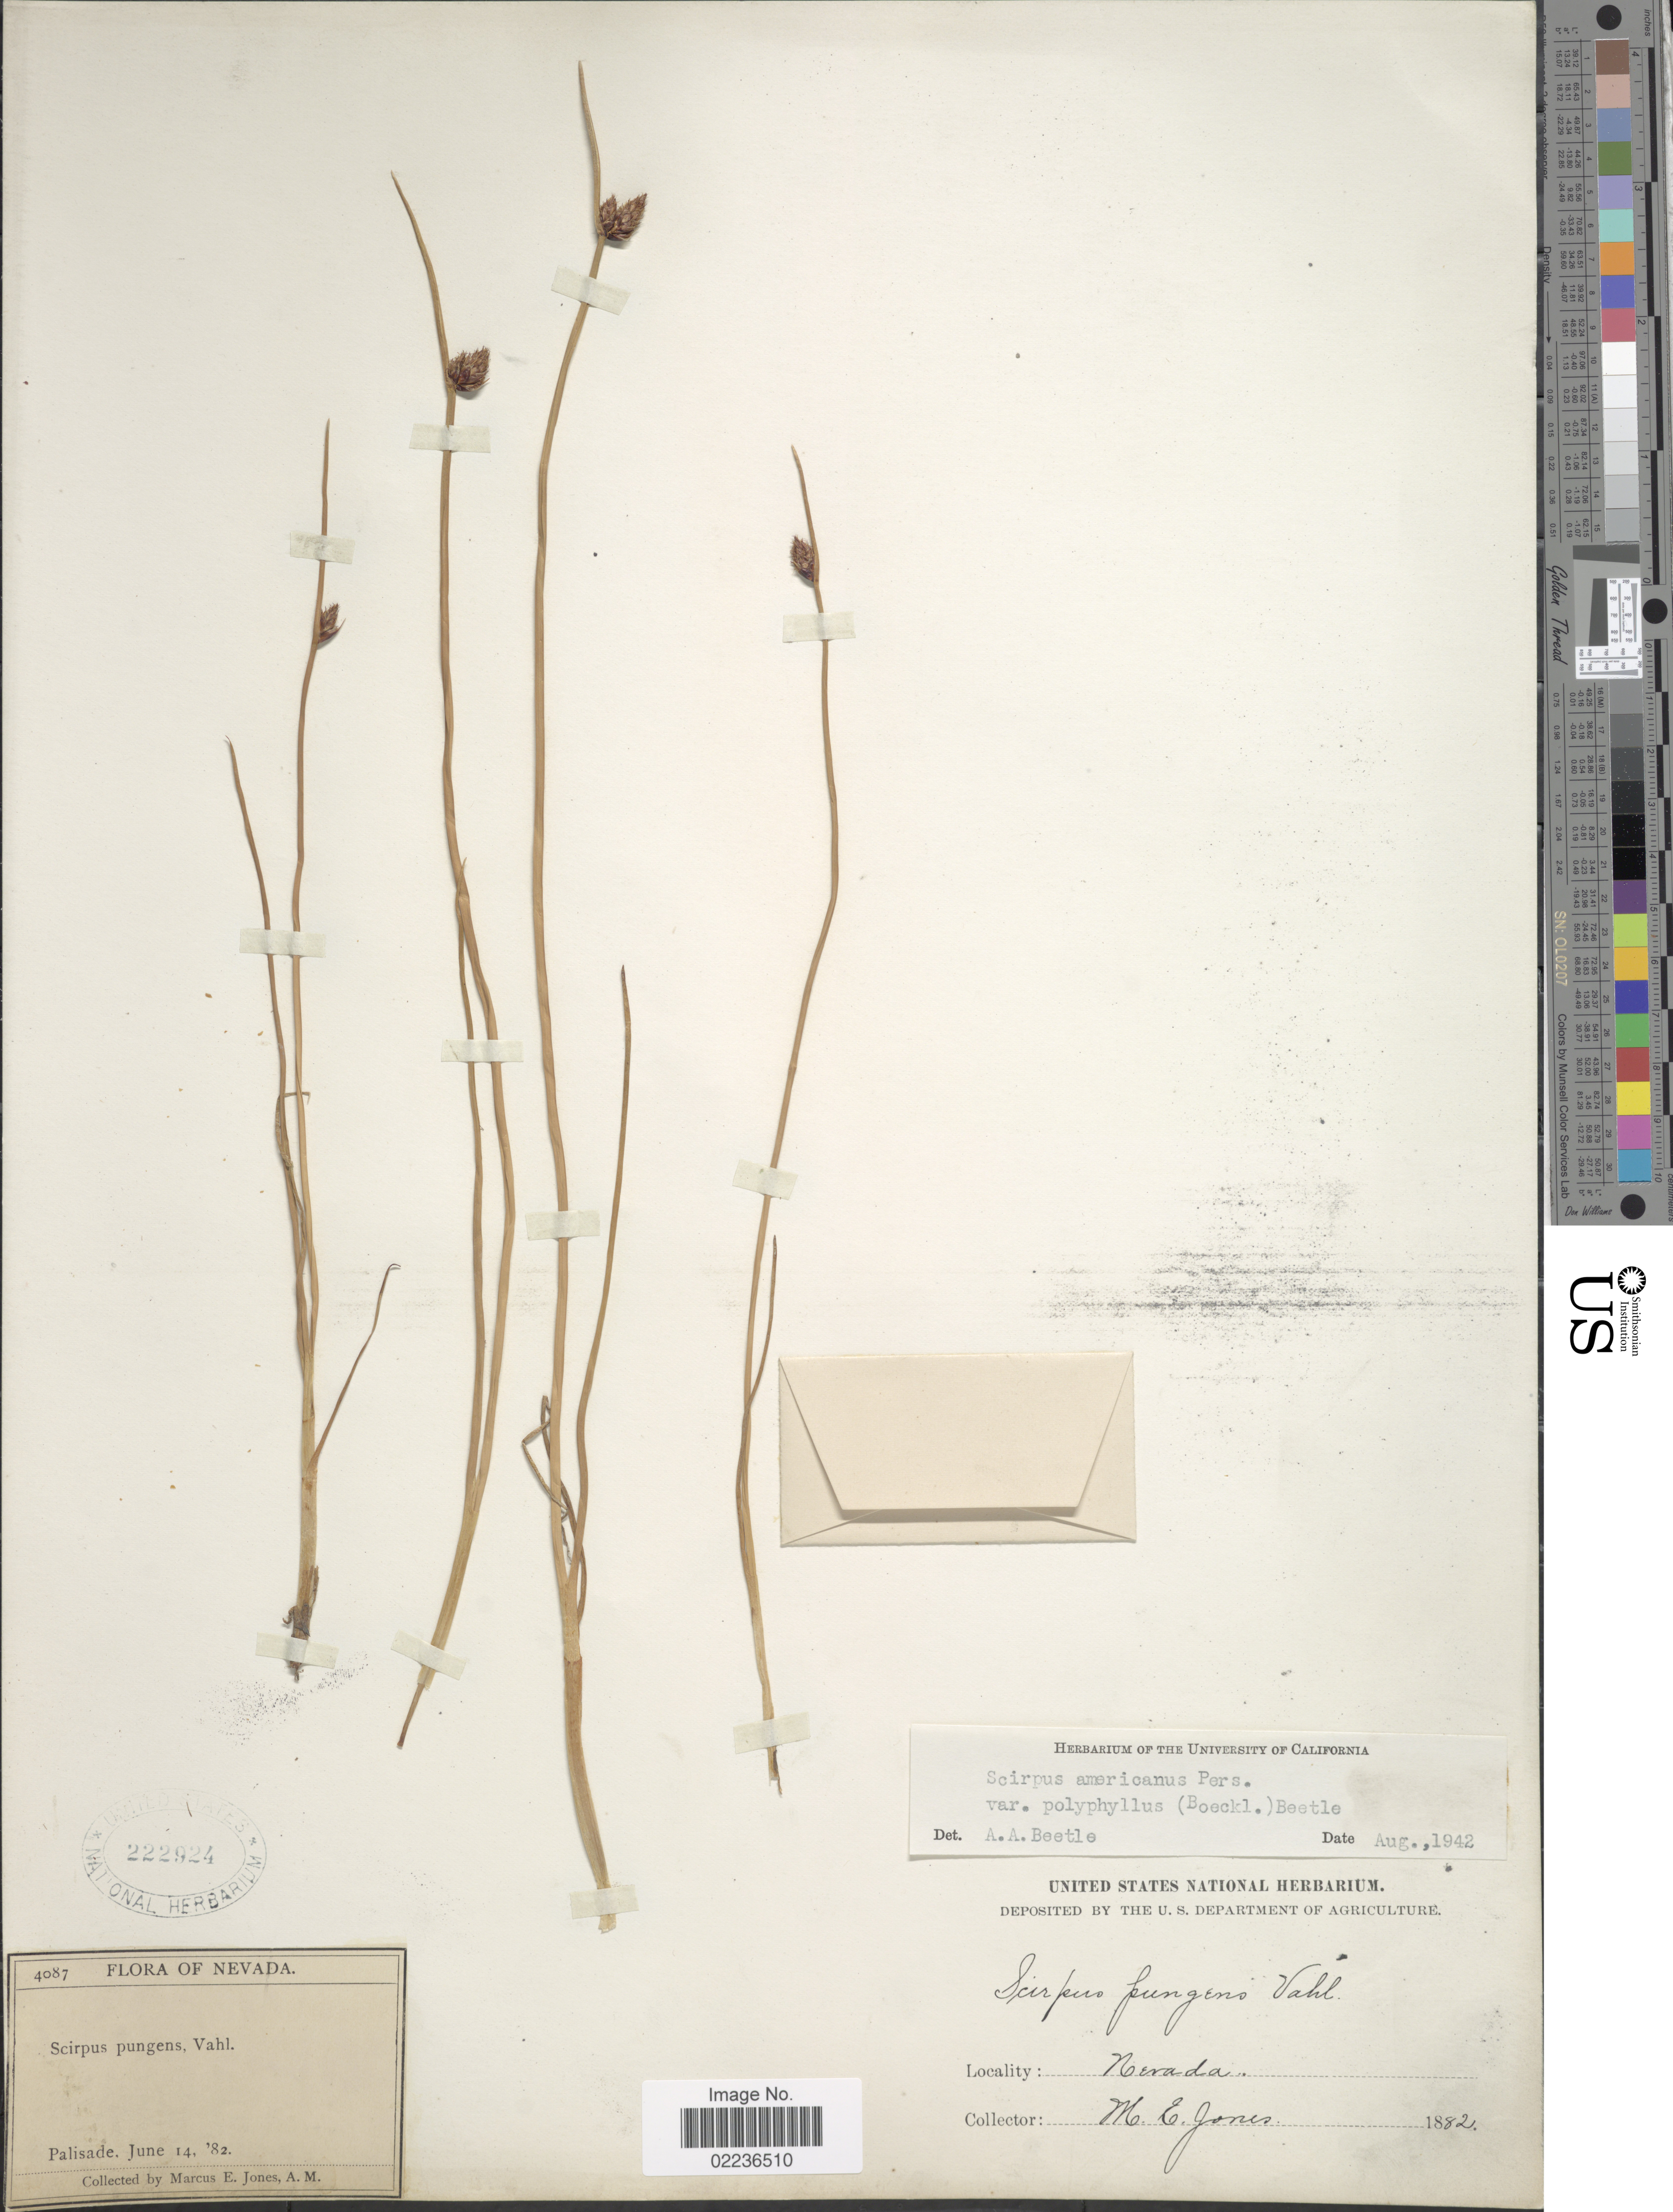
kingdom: Plantae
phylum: Tracheophyta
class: Liliopsida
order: Poales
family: Cyperaceae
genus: Schoenoplectus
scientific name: Schoenoplectus pungens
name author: (Vahl) Palla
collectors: M. E. Jones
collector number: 4087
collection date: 1882-06-14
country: United States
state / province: Nevada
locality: Palisade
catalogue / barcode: US 222924